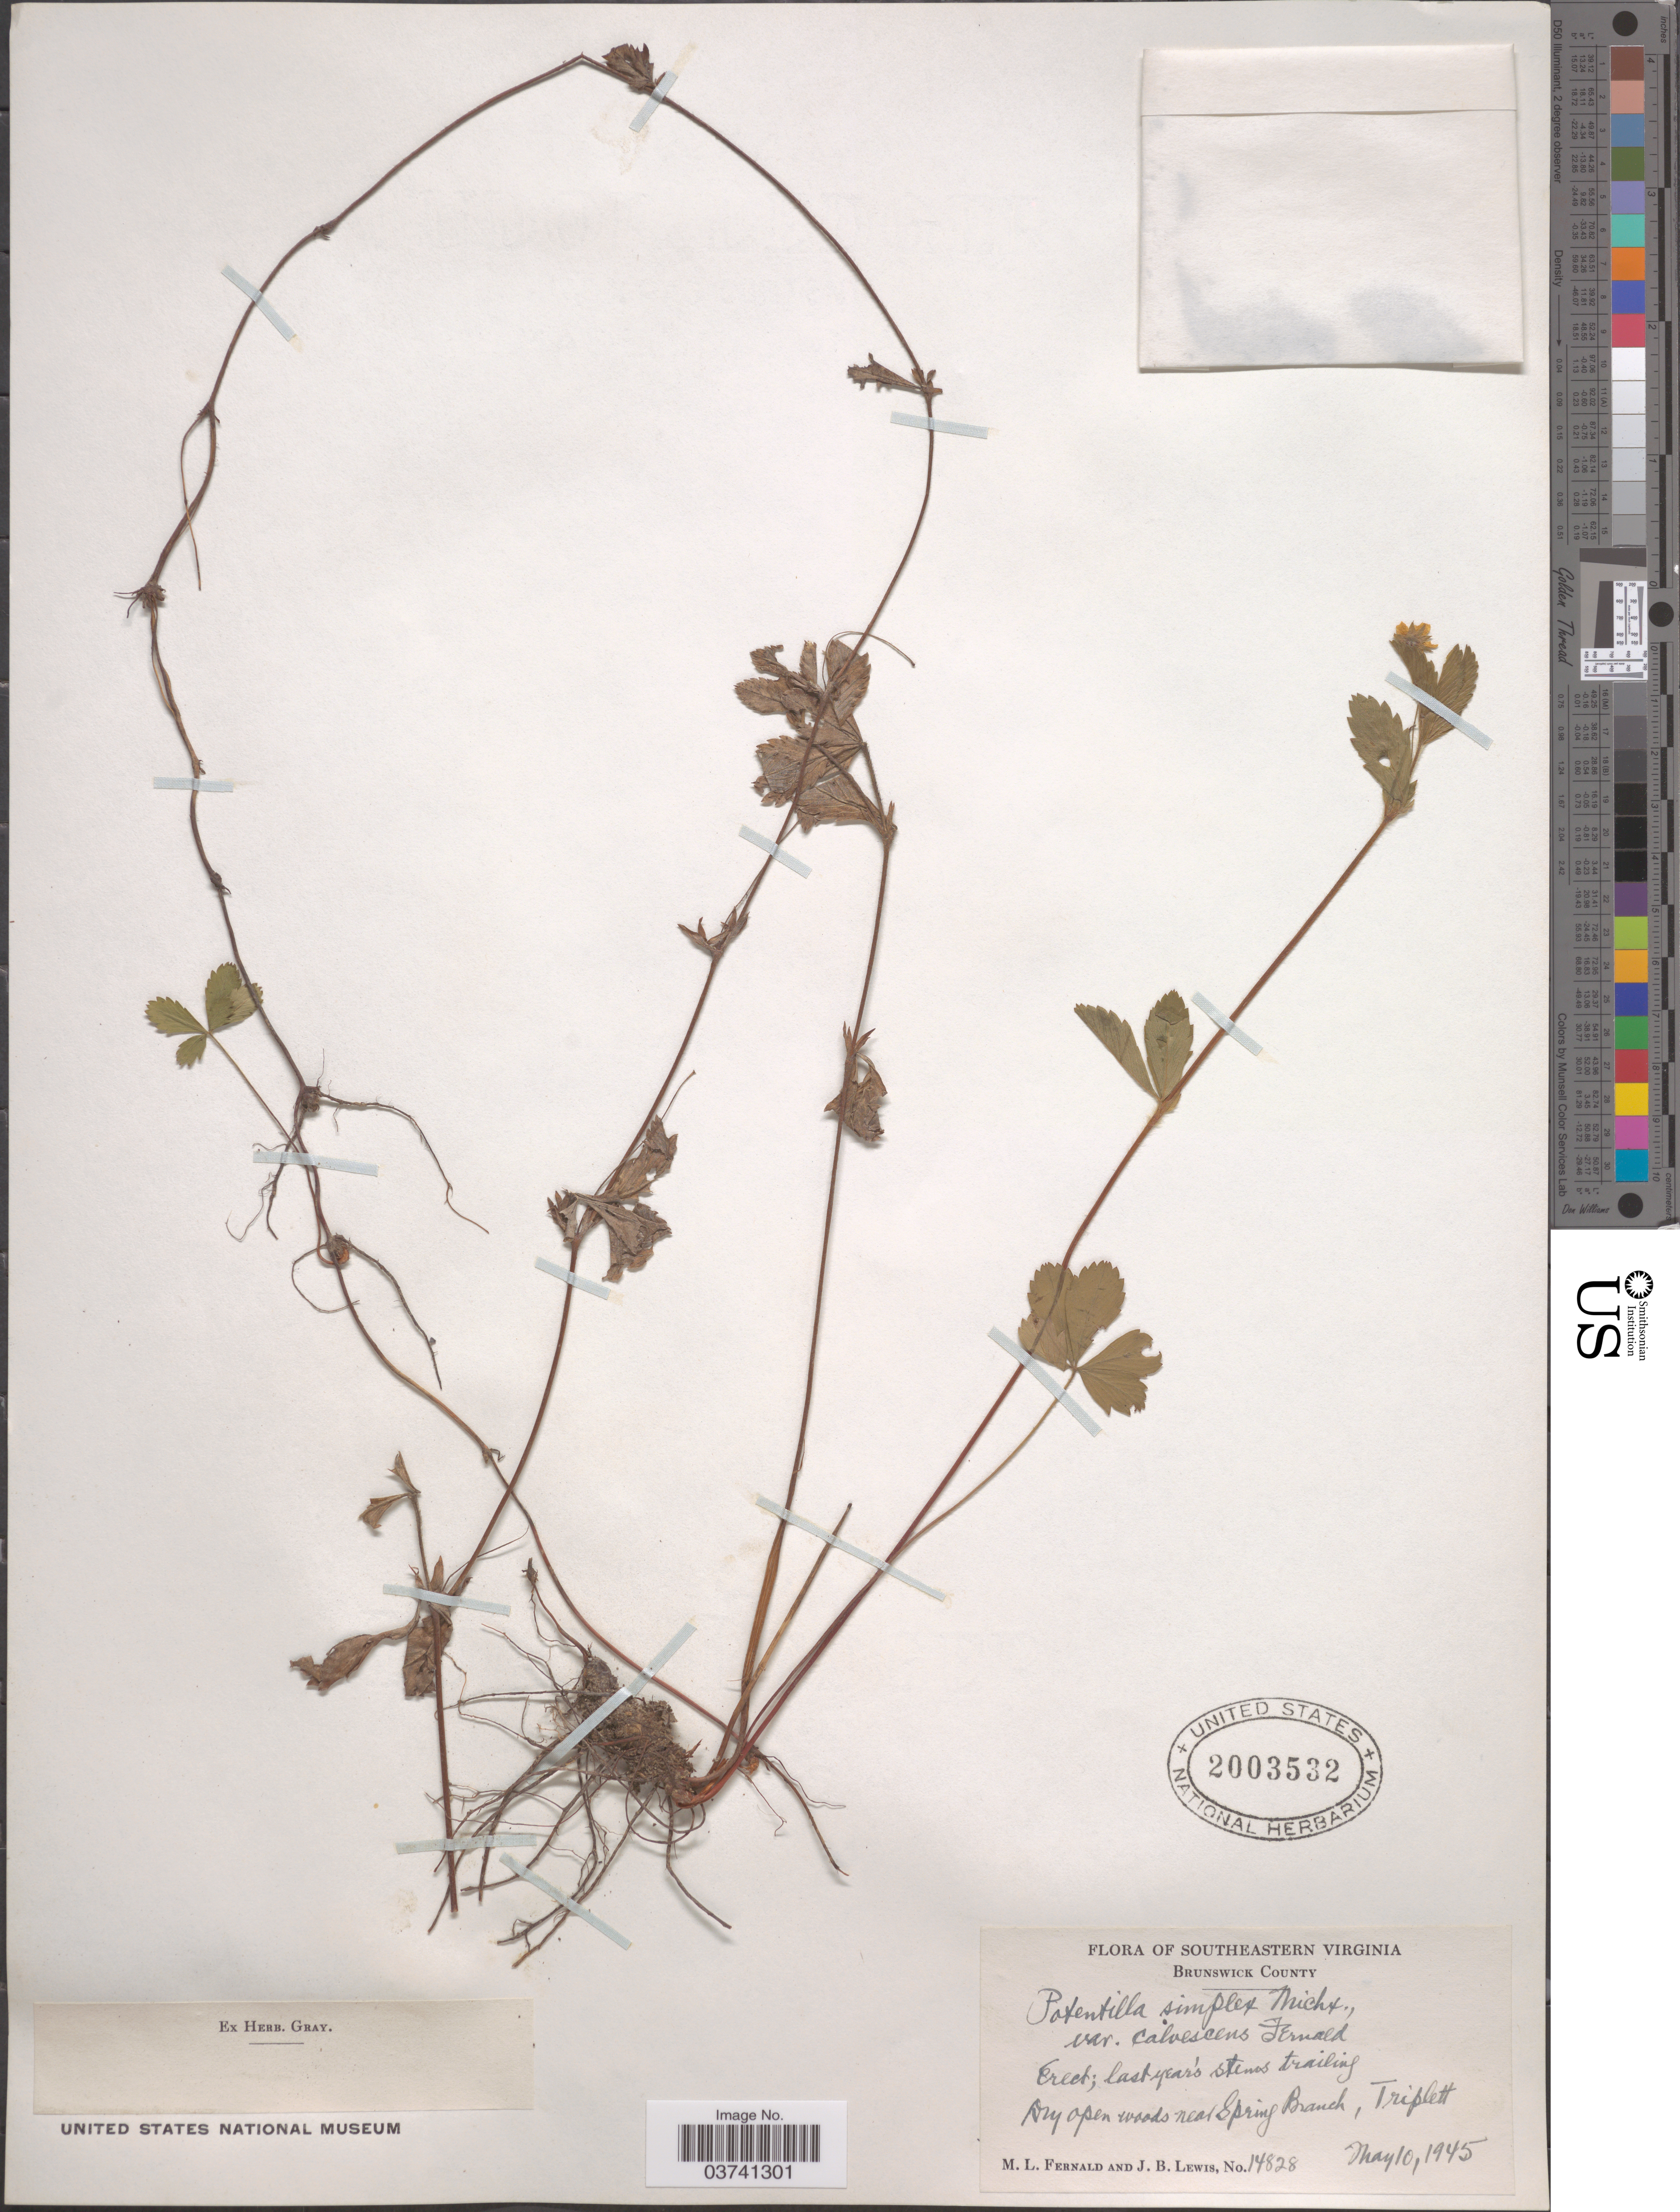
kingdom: Plantae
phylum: Tracheophyta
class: Magnoliopsida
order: Rosales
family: Rosaceae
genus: Potentilla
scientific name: Potentilla simplex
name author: Michx.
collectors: M. L. Fernald & J. B. Lewis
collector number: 14828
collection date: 1945-05-10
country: United States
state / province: Virginia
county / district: Brunswick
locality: Southeastern Virginia. Brunswick County. Near Spring Branch, Triplett.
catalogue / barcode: US 2003532